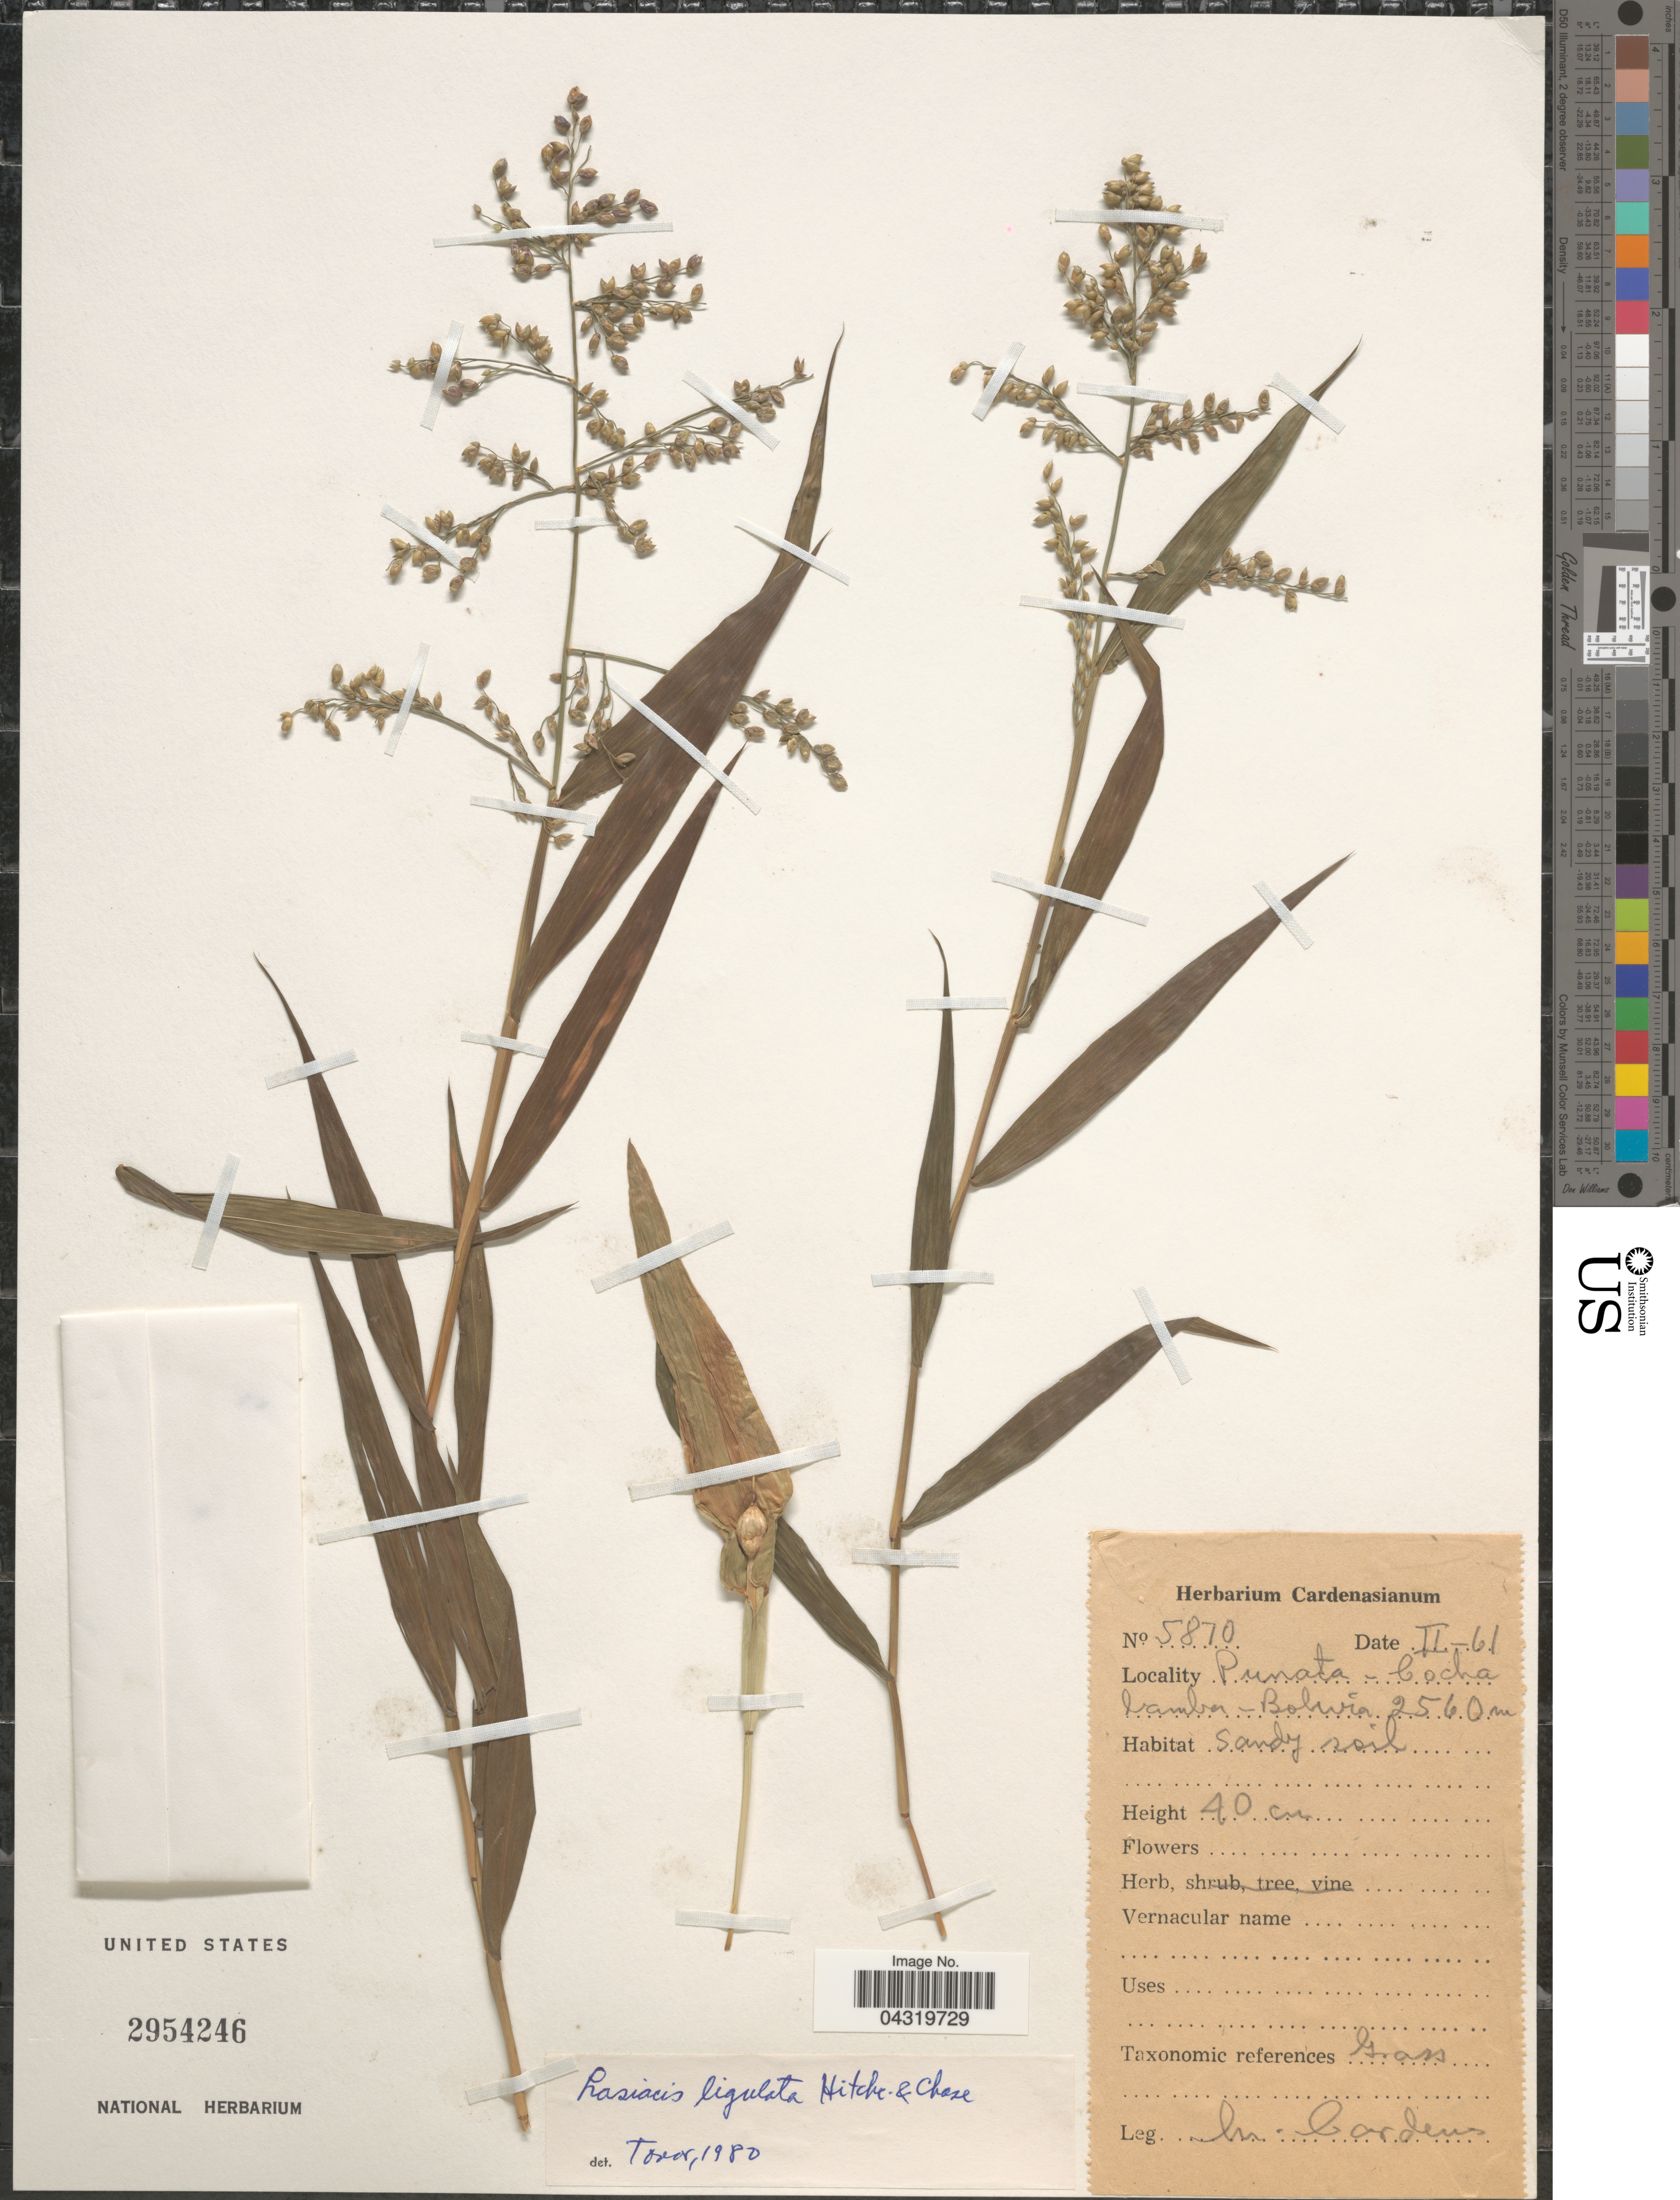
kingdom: Plantae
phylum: Tracheophyta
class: Liliopsida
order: Poales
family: Poaceae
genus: Lasiacis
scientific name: Lasiacis ligulata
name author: Hitchc. & Chase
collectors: M. Cárdenas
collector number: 5870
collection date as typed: Transcribed d/m/y: /2/61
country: Bolivia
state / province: Cochabamba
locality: Punata.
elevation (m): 2560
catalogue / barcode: US 2954246